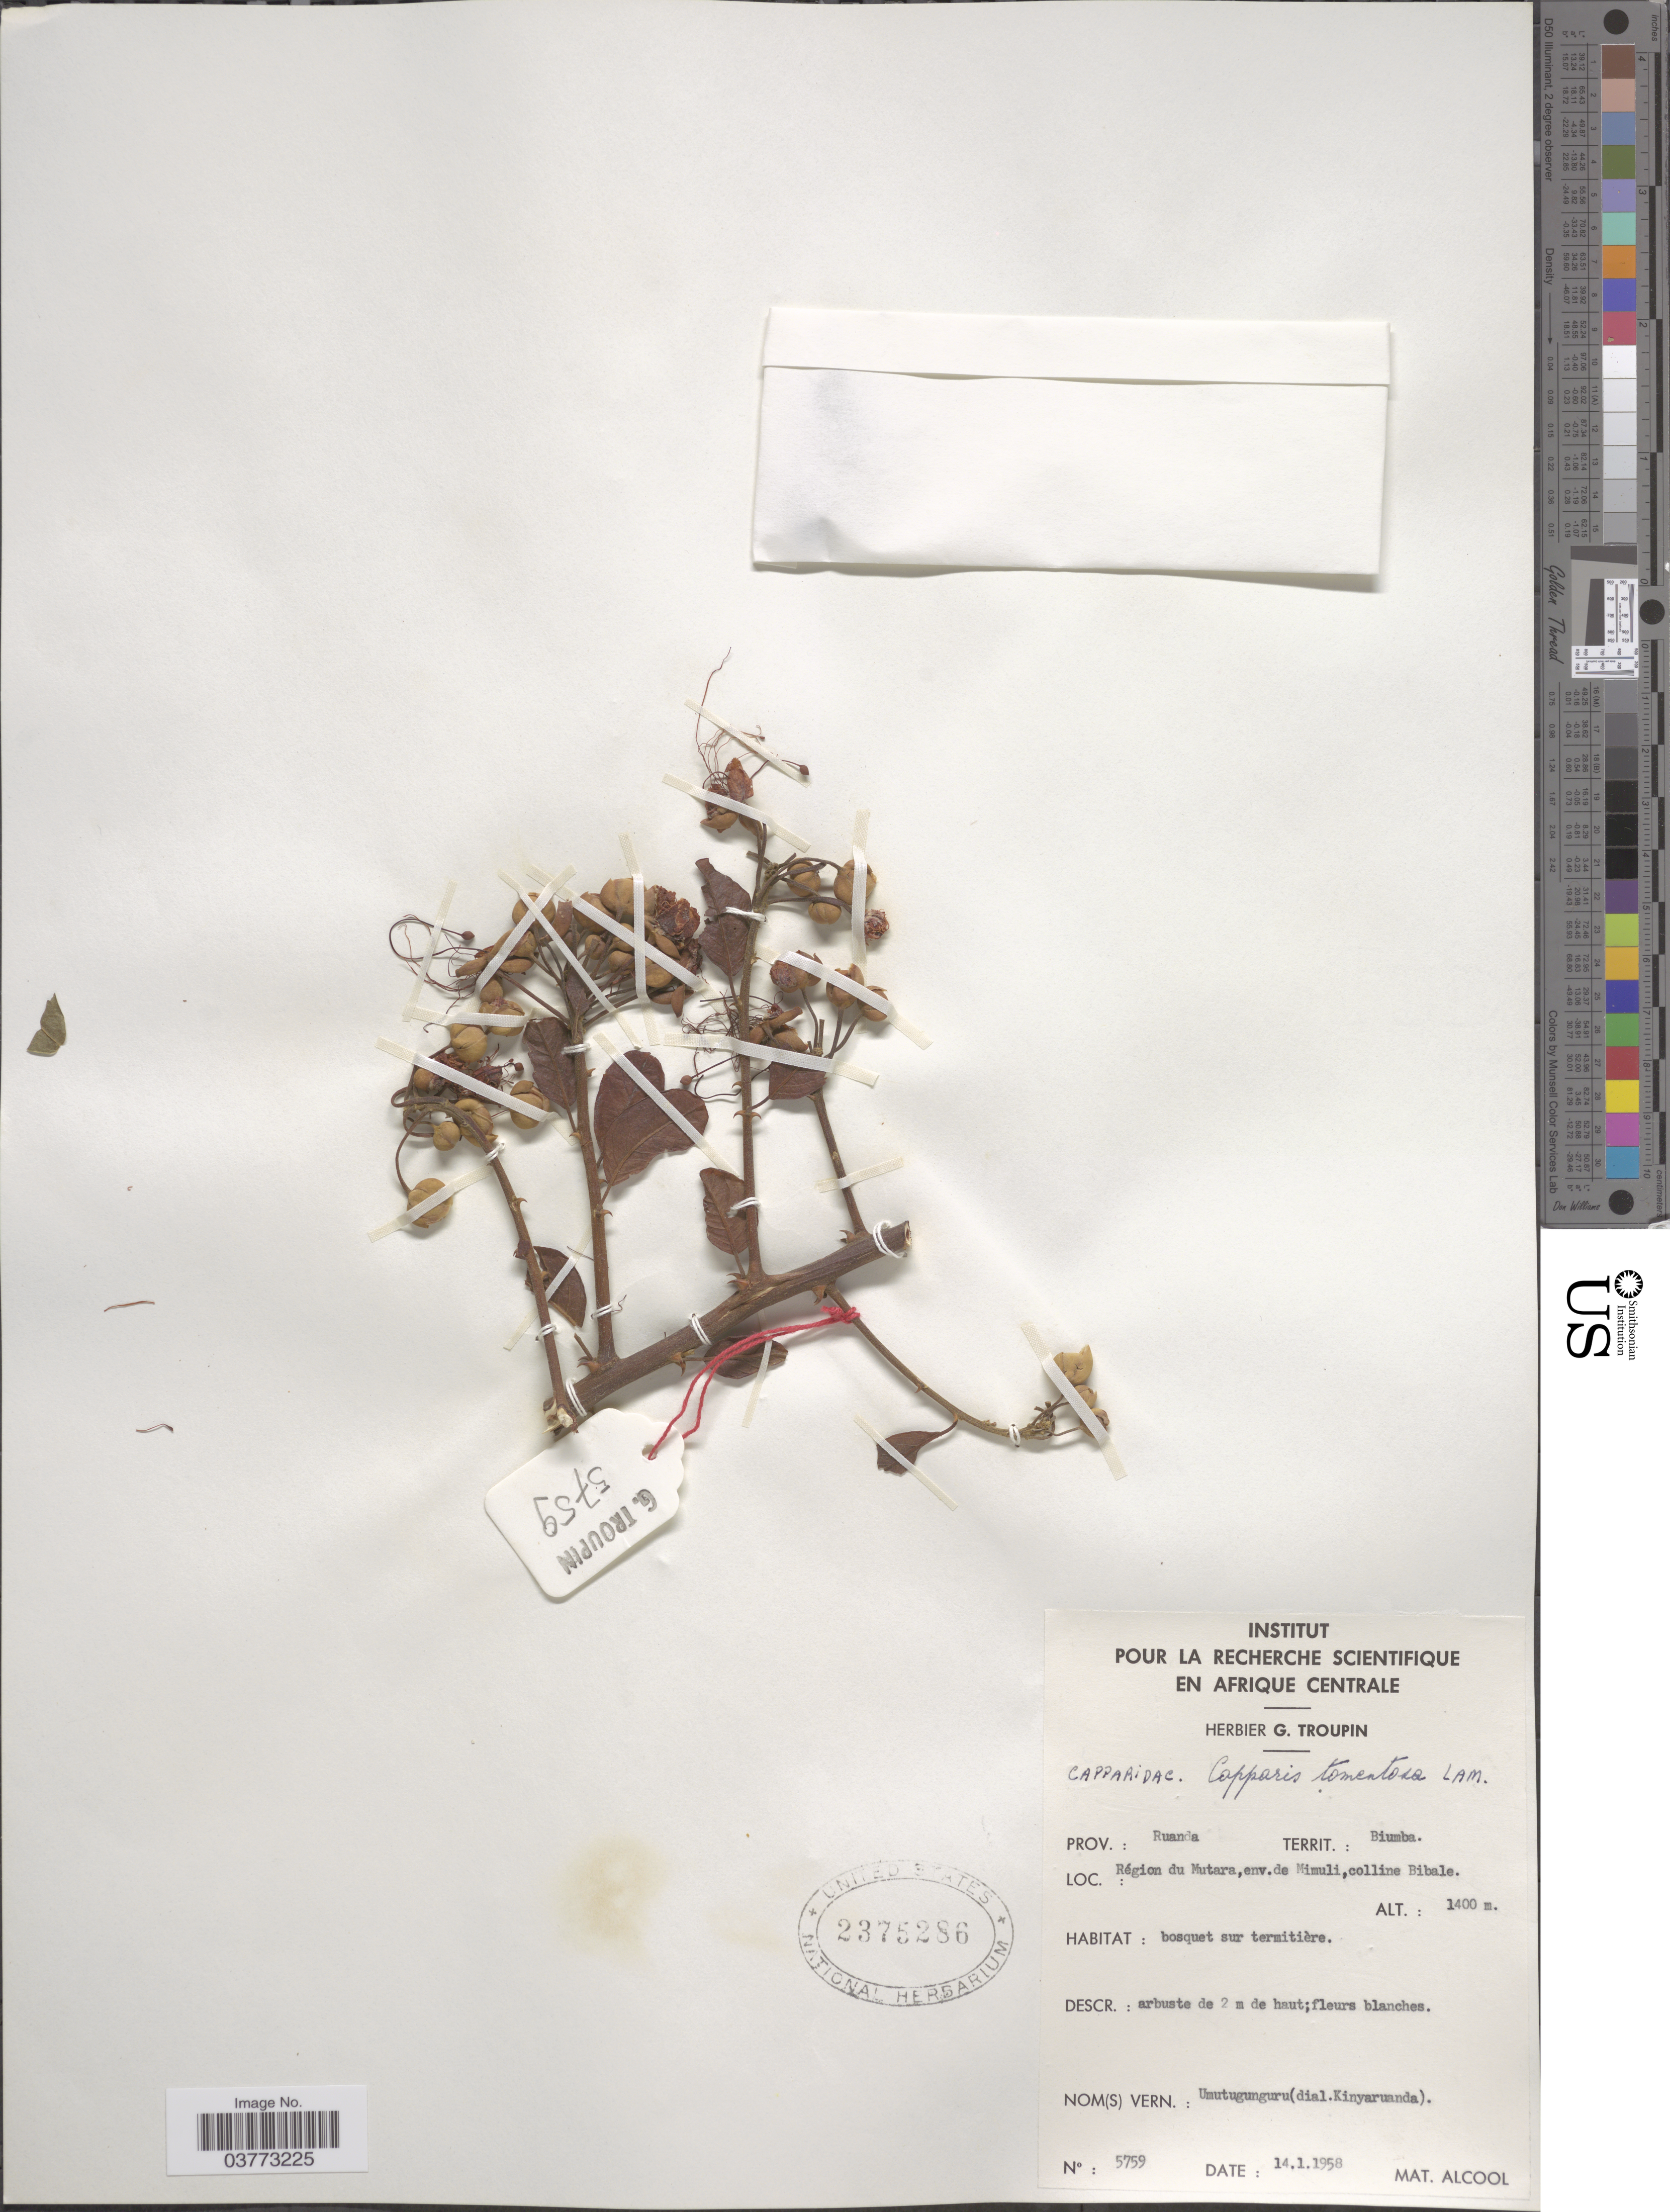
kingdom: Plantae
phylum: Tracheophyta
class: Magnoliopsida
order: Brassicales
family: Capparaceae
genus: Capparis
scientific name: Capparis tomentosa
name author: Lam.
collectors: G. Troupin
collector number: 5759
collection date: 1958-01-14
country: Rwanda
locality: Prov. Ruanda. Territ.: Biumba. Région du Mutara, env.de Mimuli, colline Bibale.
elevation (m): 1400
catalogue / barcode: US 2375286